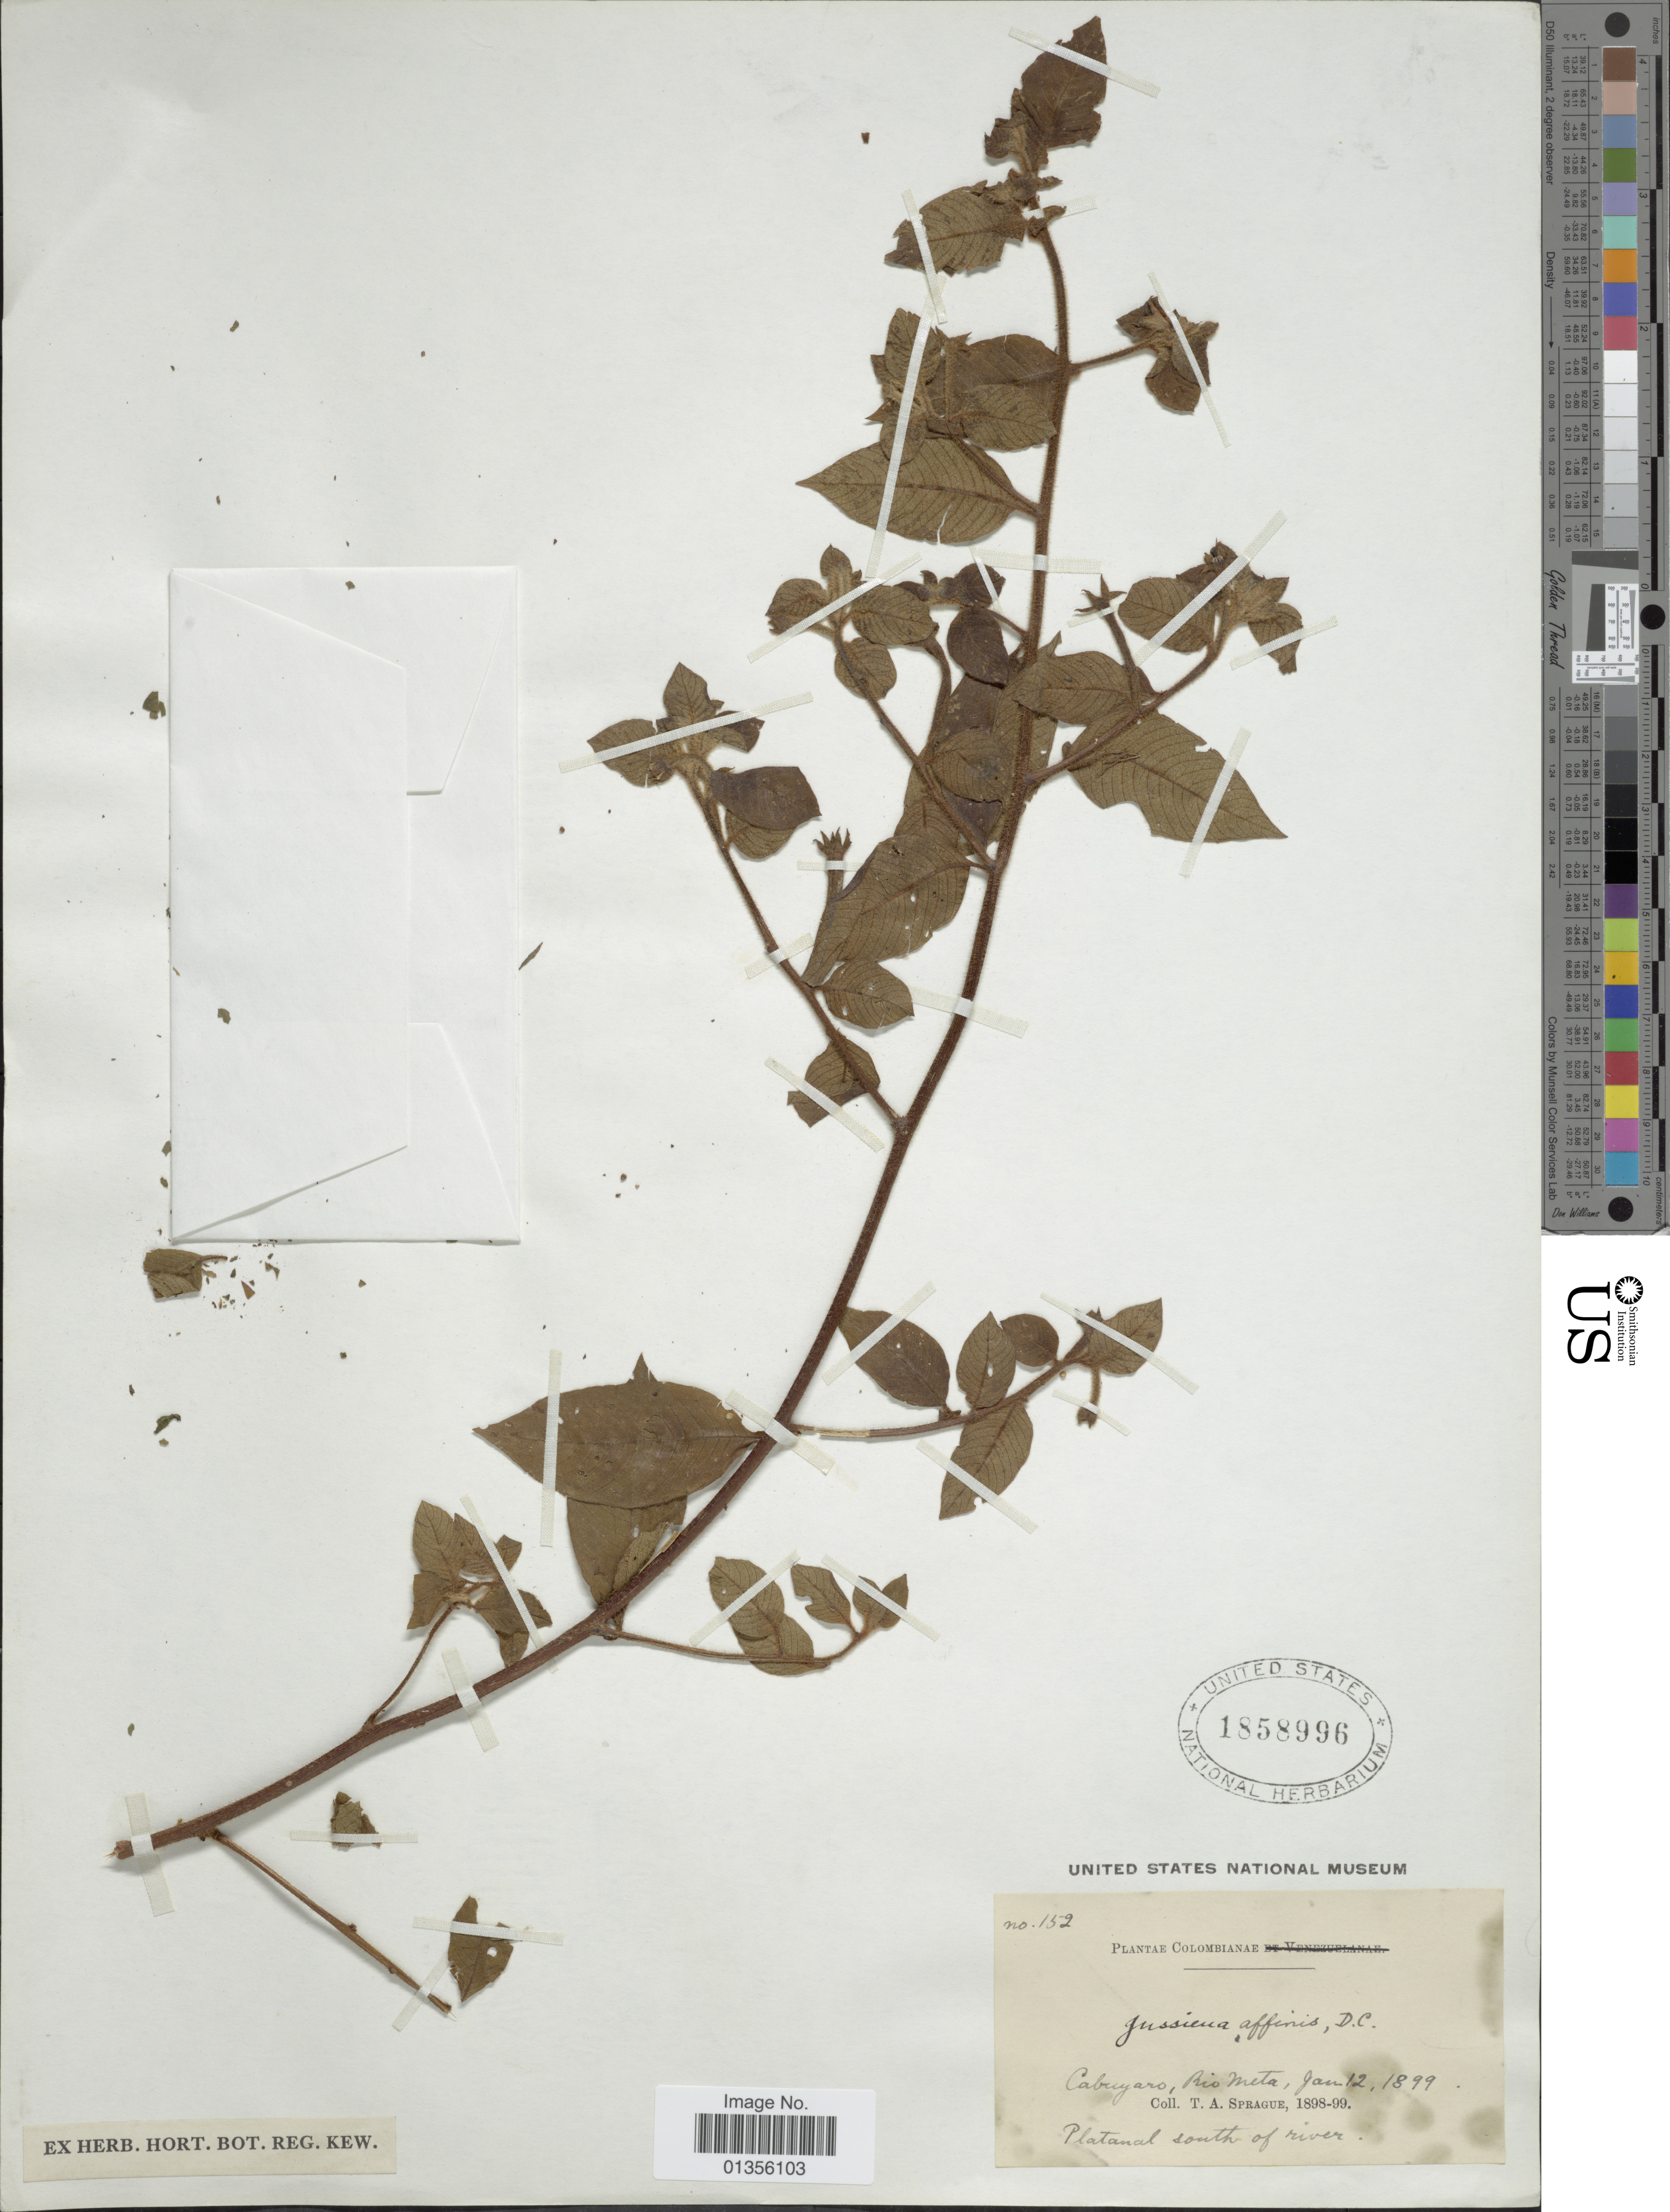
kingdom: Plantae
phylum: Tracheophyta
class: Magnoliopsida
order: Myrtales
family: Onagraceae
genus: Ludwigia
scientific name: Ludwigia affinis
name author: (DC.) H. Hara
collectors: T. A. Sprague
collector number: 152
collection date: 1899-01-12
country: Colombia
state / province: Meta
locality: Cabuyaro, Rio Meta. Platanal south of river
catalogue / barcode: US 1858996